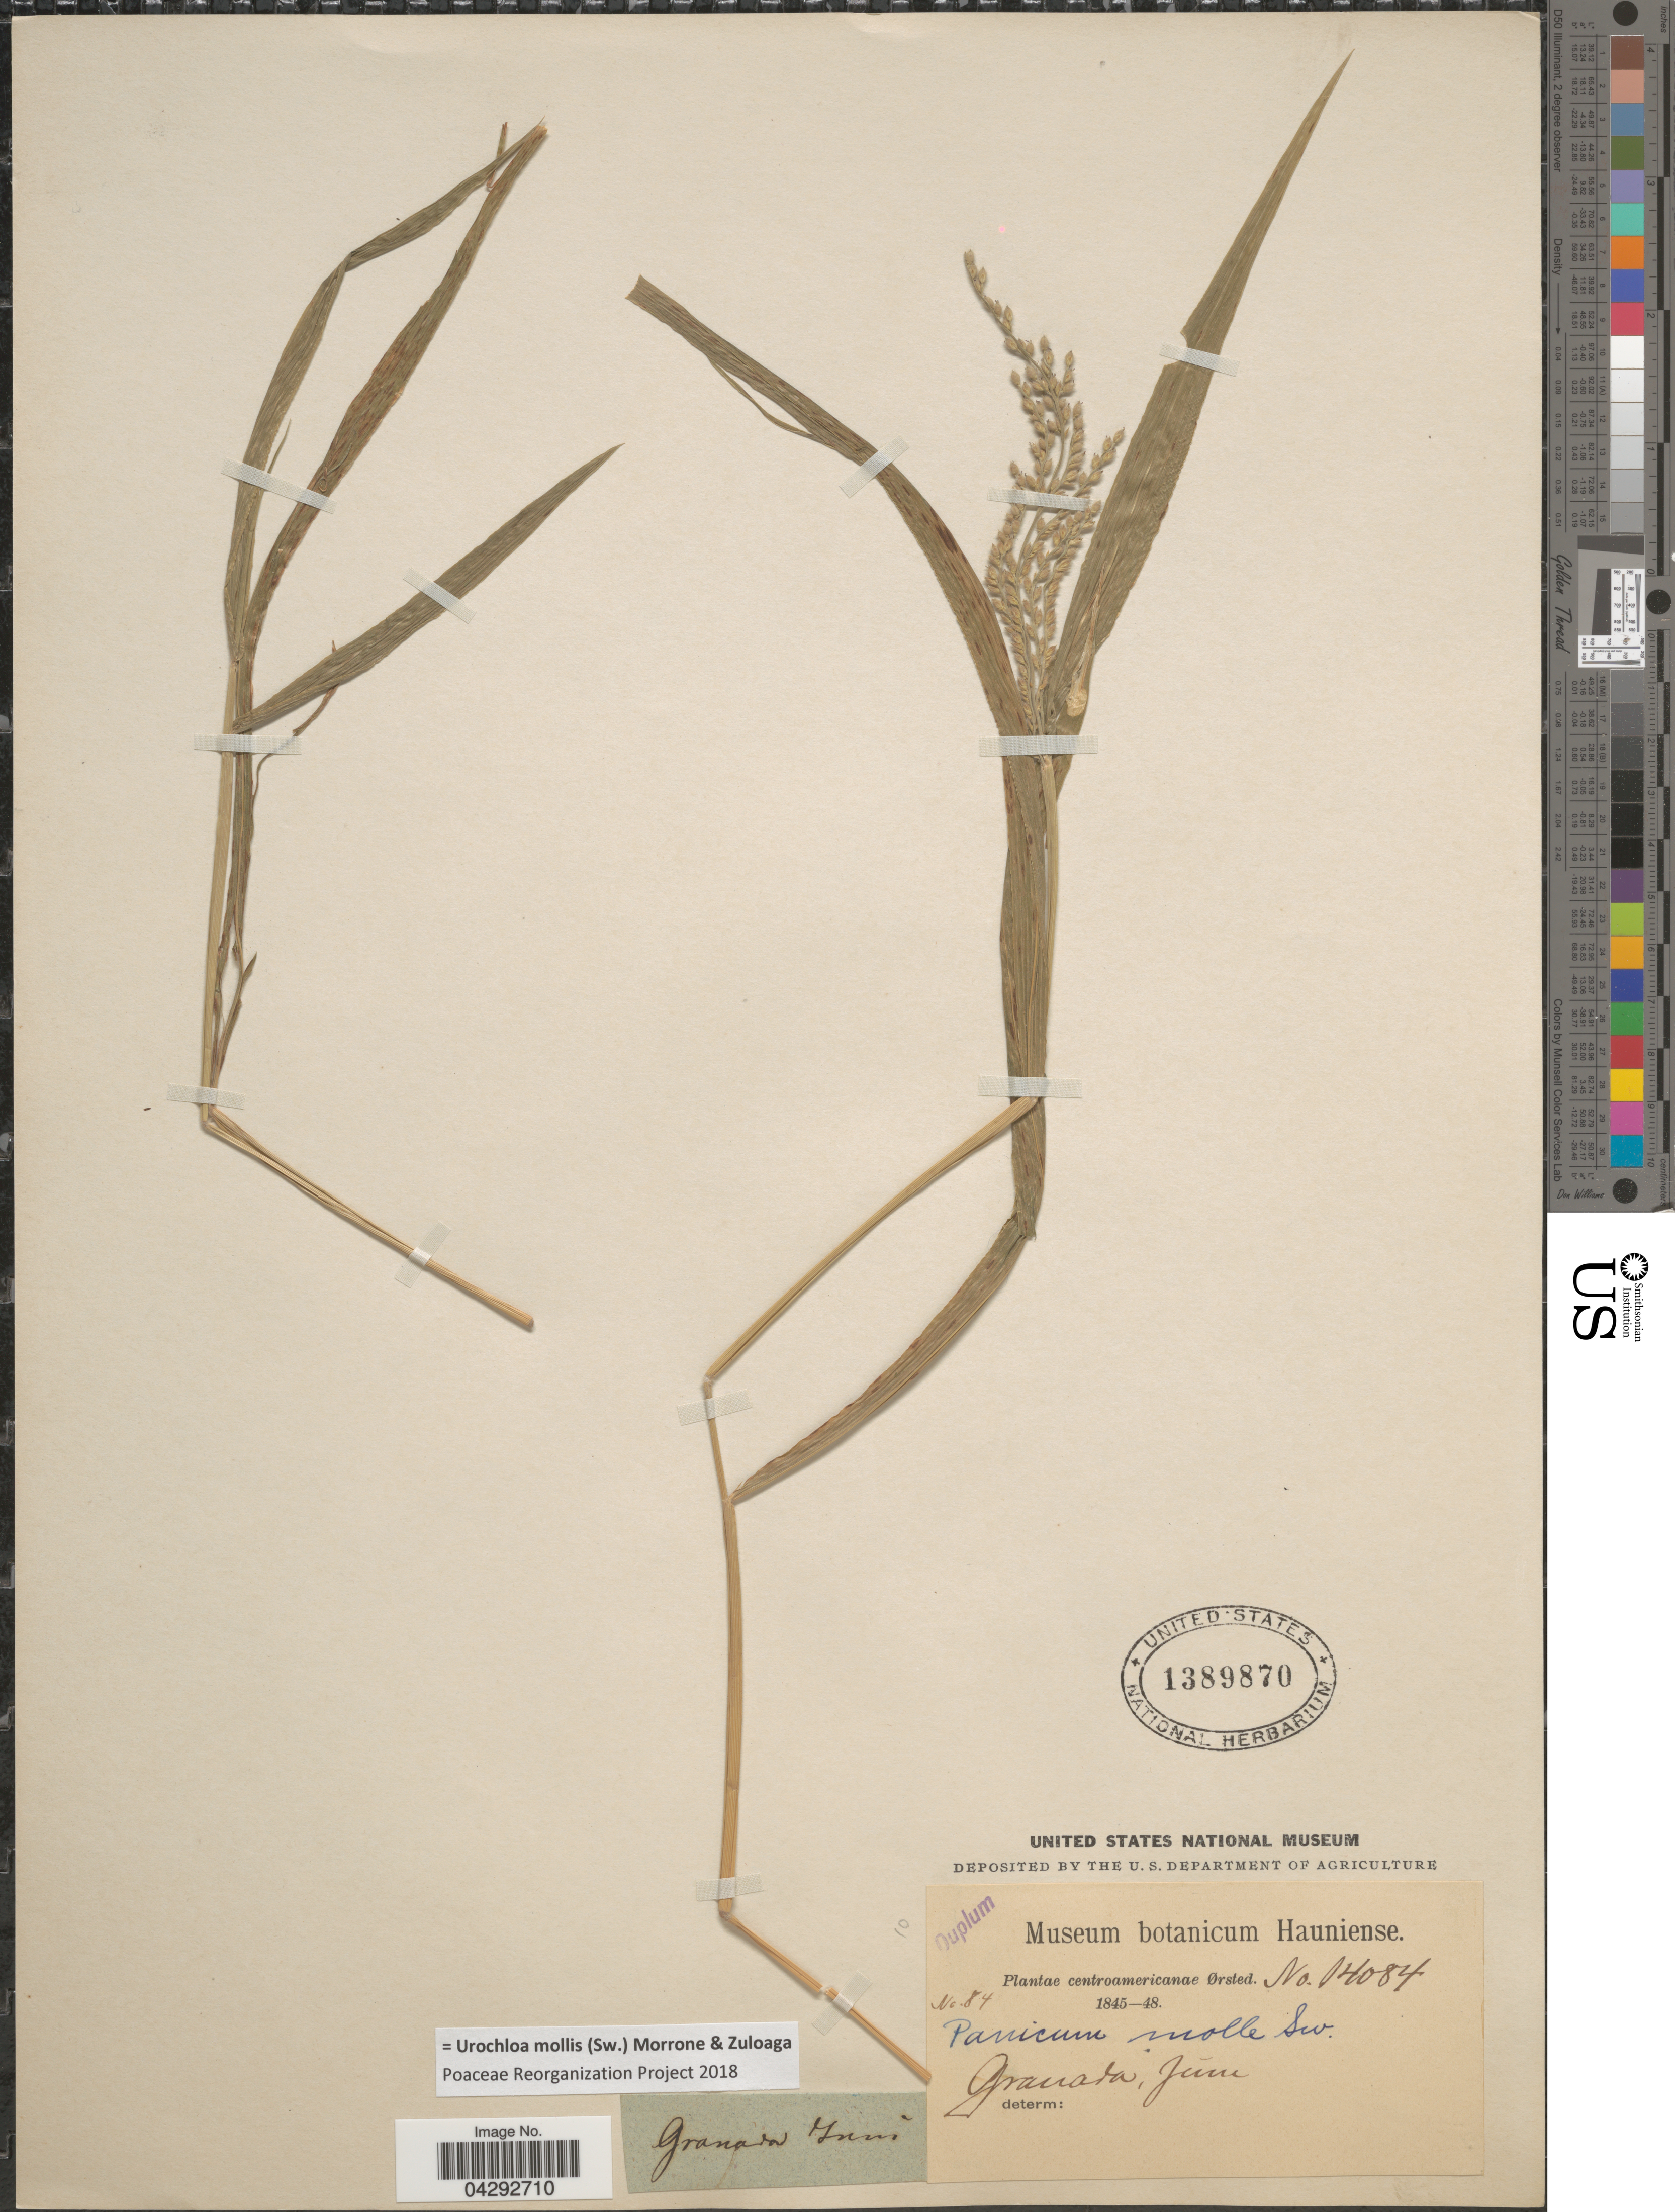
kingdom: Plantae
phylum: Tracheophyta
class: Liliopsida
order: Poales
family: Poaceae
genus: Urochloa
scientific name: Urochloa mollis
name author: (Sw.) Morrone & Zuloaga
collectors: Ørsted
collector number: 84/14084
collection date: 1845-06/1848-06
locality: Centroamericanae. Granada.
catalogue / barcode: US 1389870